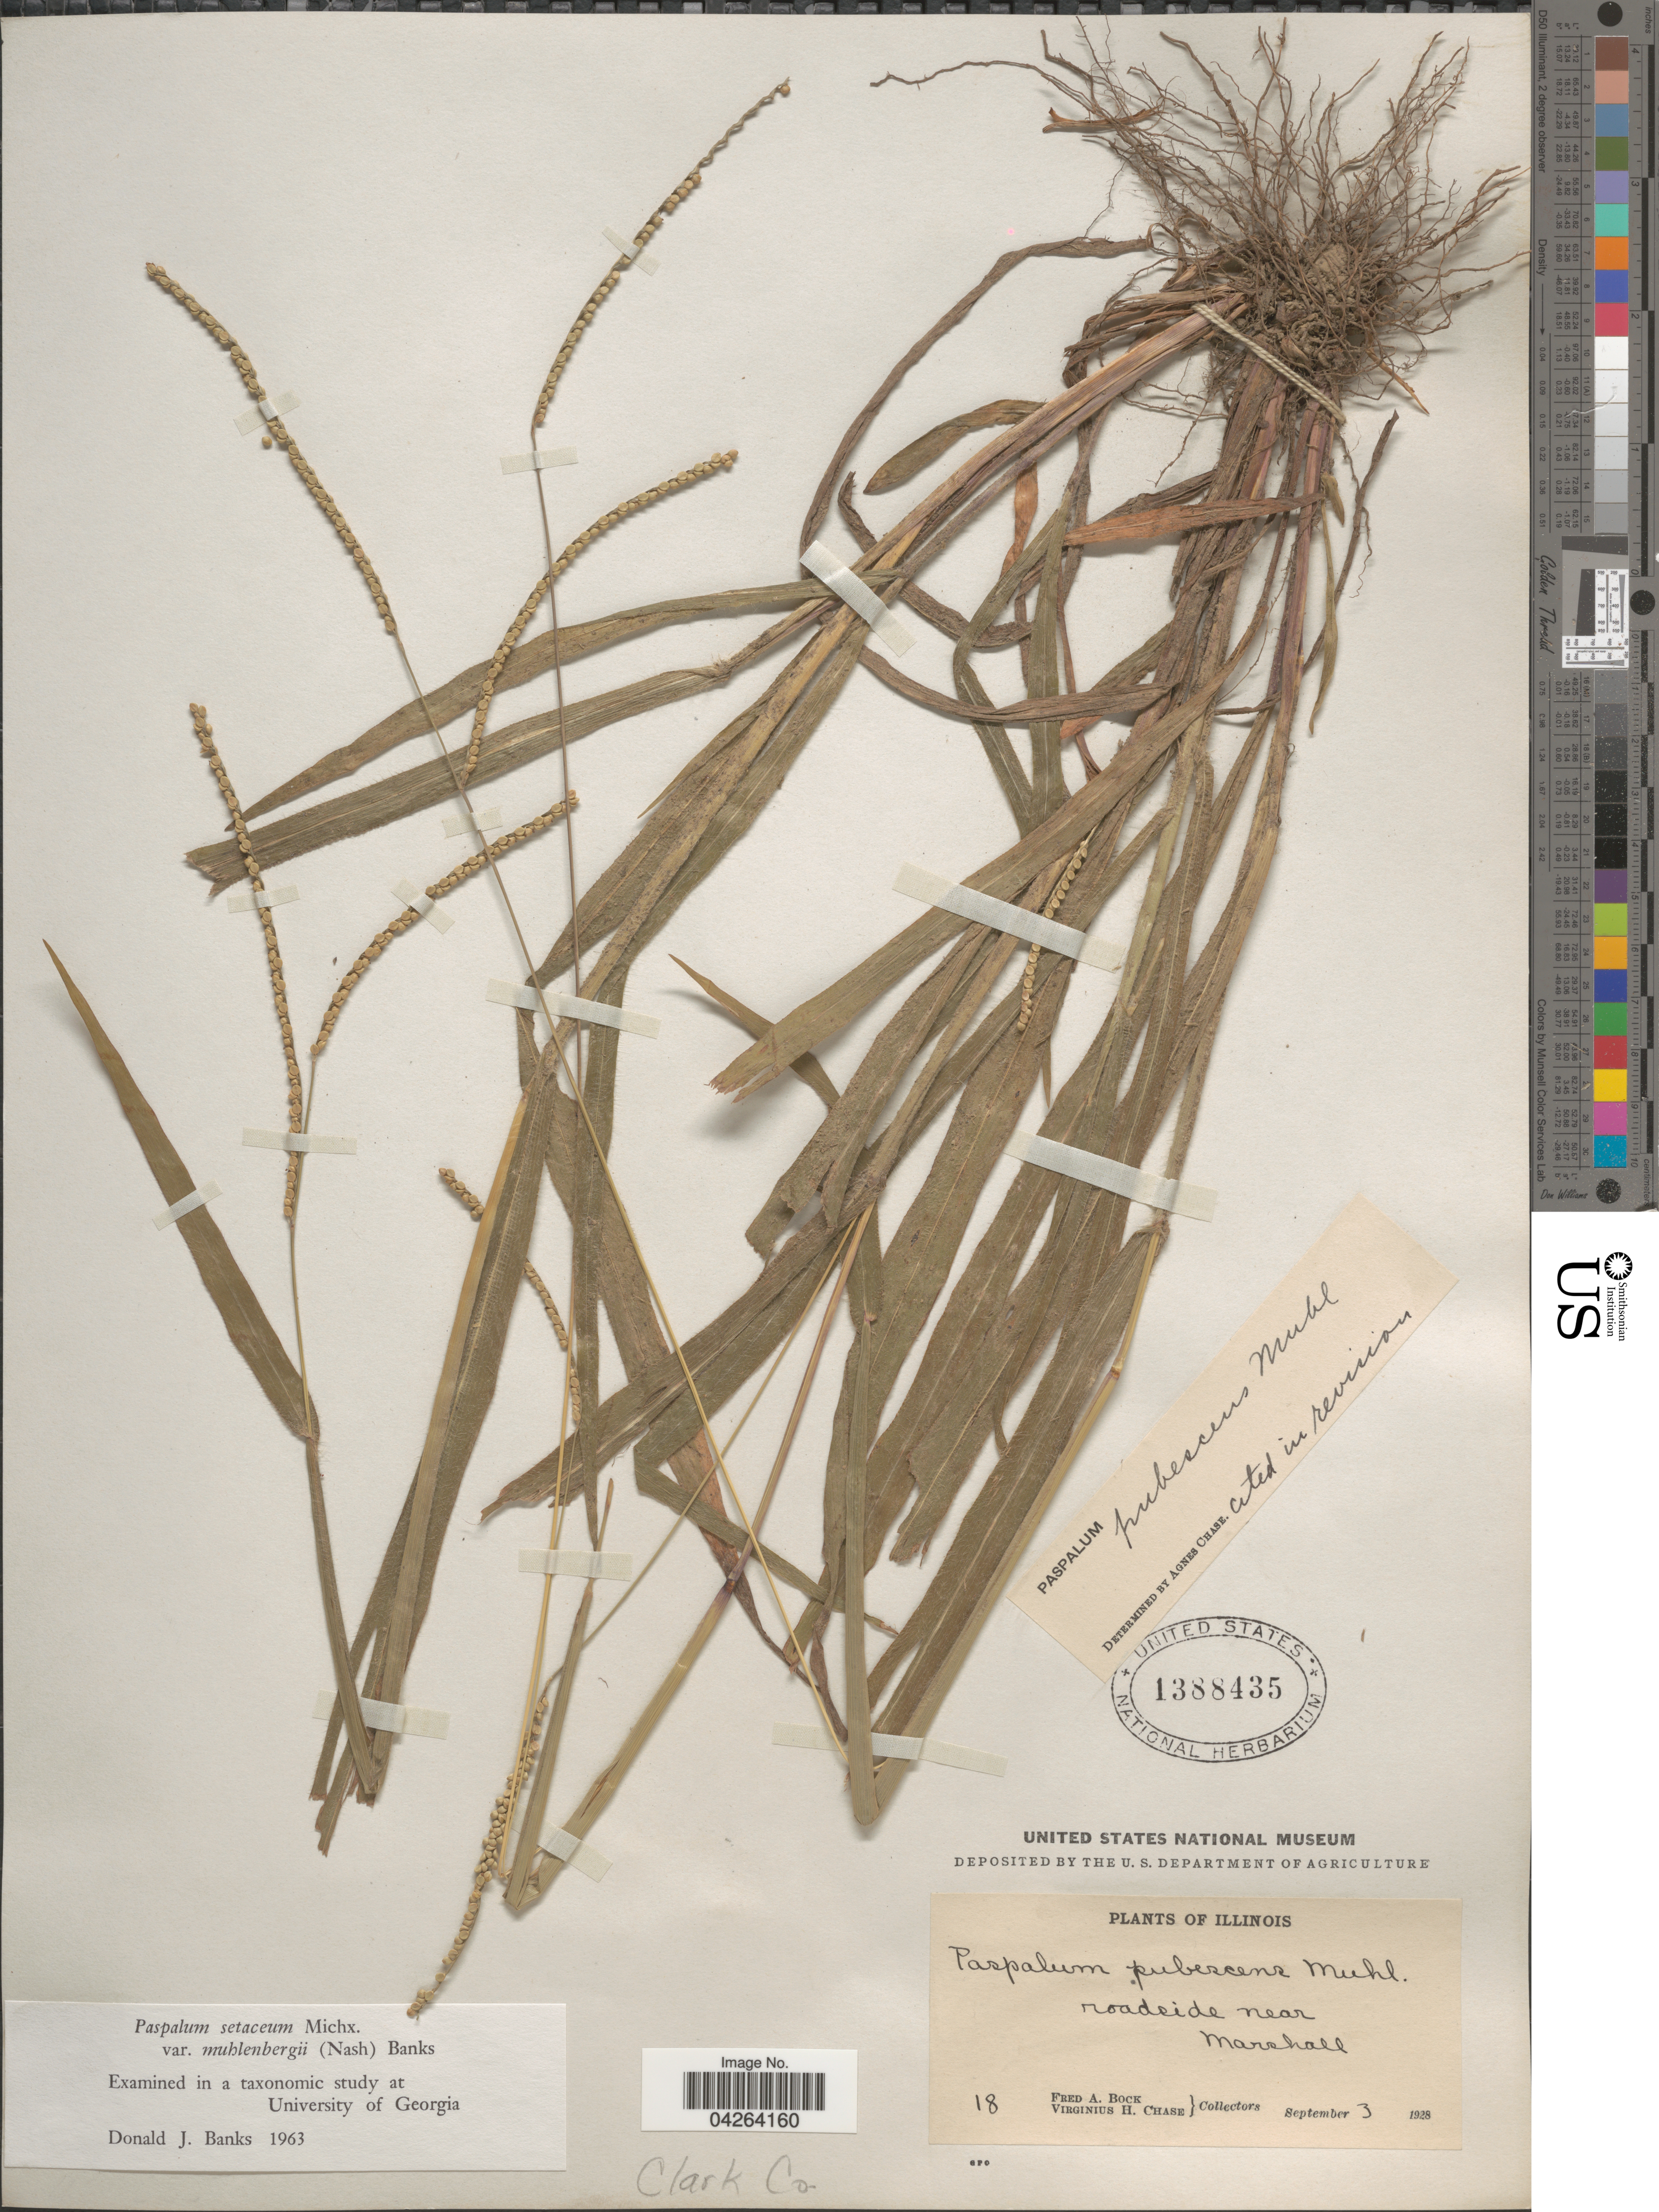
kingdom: Plantae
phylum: Tracheophyta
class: Liliopsida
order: Poales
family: Poaceae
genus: Paspalum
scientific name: Paspalum setaceum var. muhlenbergii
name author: (Nash) D.J. Banks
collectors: F. Bock & V. H. Chase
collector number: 18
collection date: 1928-09-03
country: United States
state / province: Illinois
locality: Roadside near Marshall. Clark Co.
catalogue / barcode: US 1388435